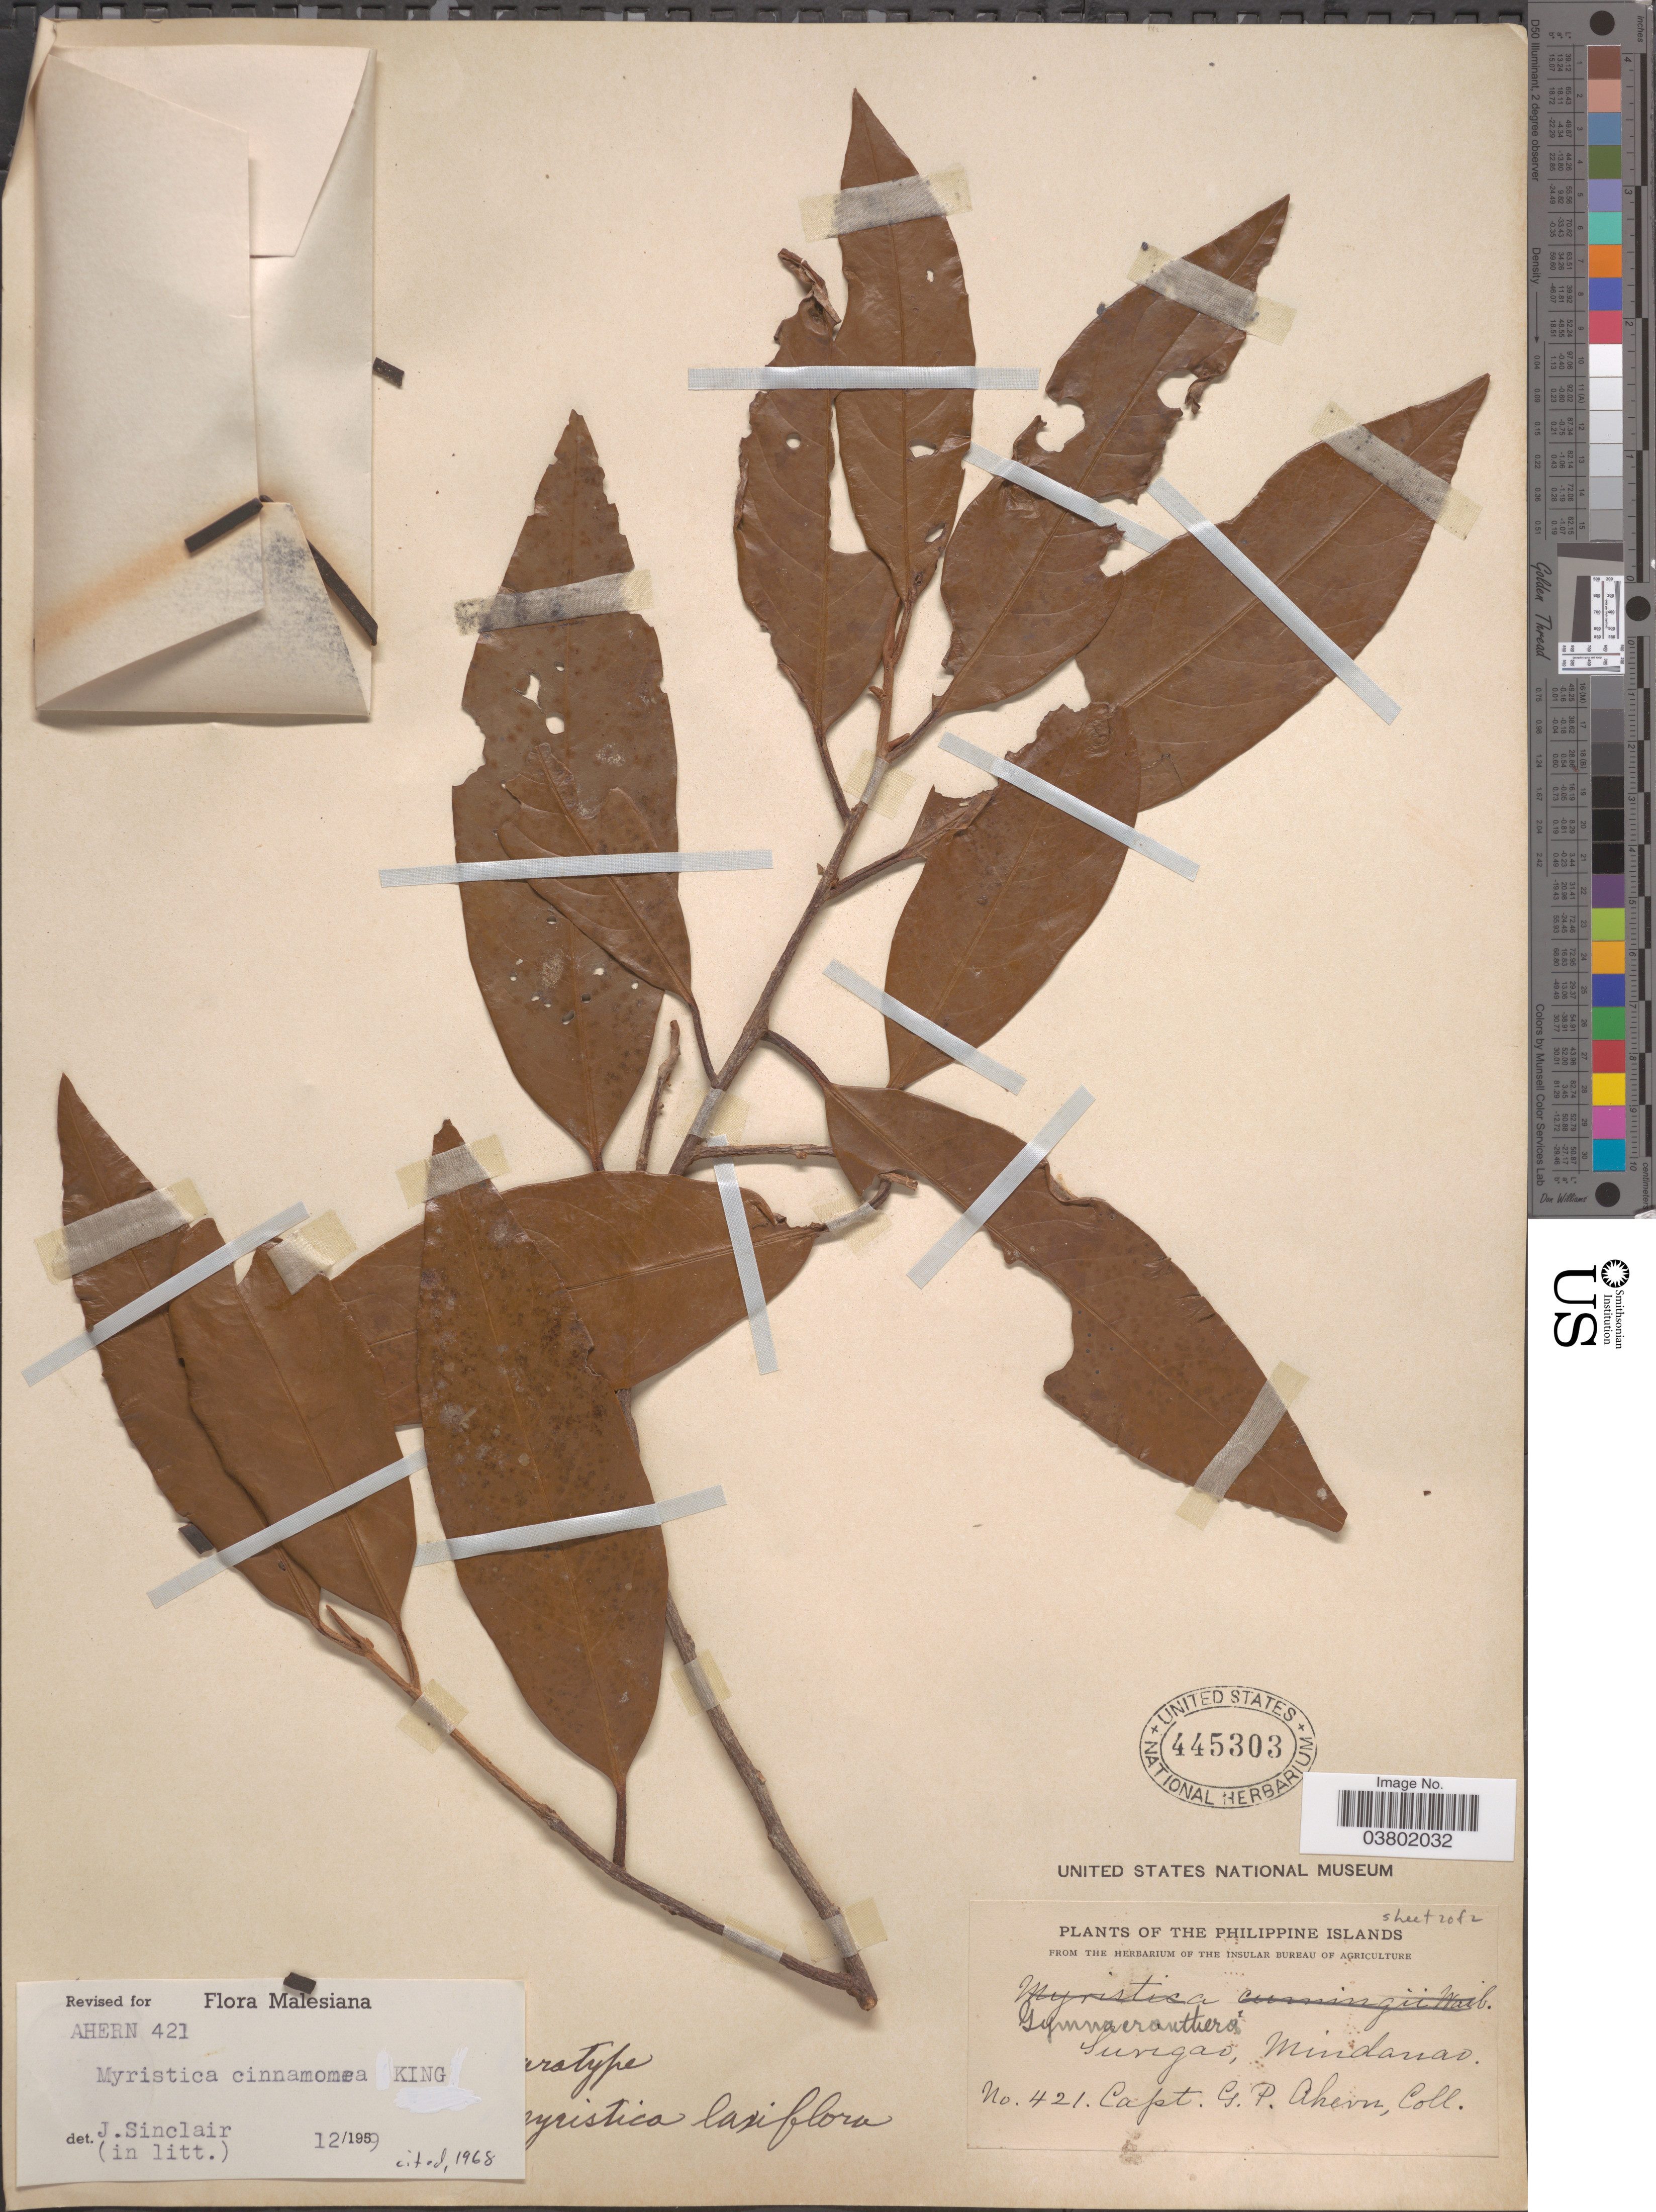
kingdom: Plantae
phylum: Tracheophyta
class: Magnoliopsida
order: Magnoliales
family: Myristicaceae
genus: Myristica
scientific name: Myristica cinnamomea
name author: King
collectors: G. Ahern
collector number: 421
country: Philippines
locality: Philippine Islands. Surigao, Mindanao.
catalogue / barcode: US 445303